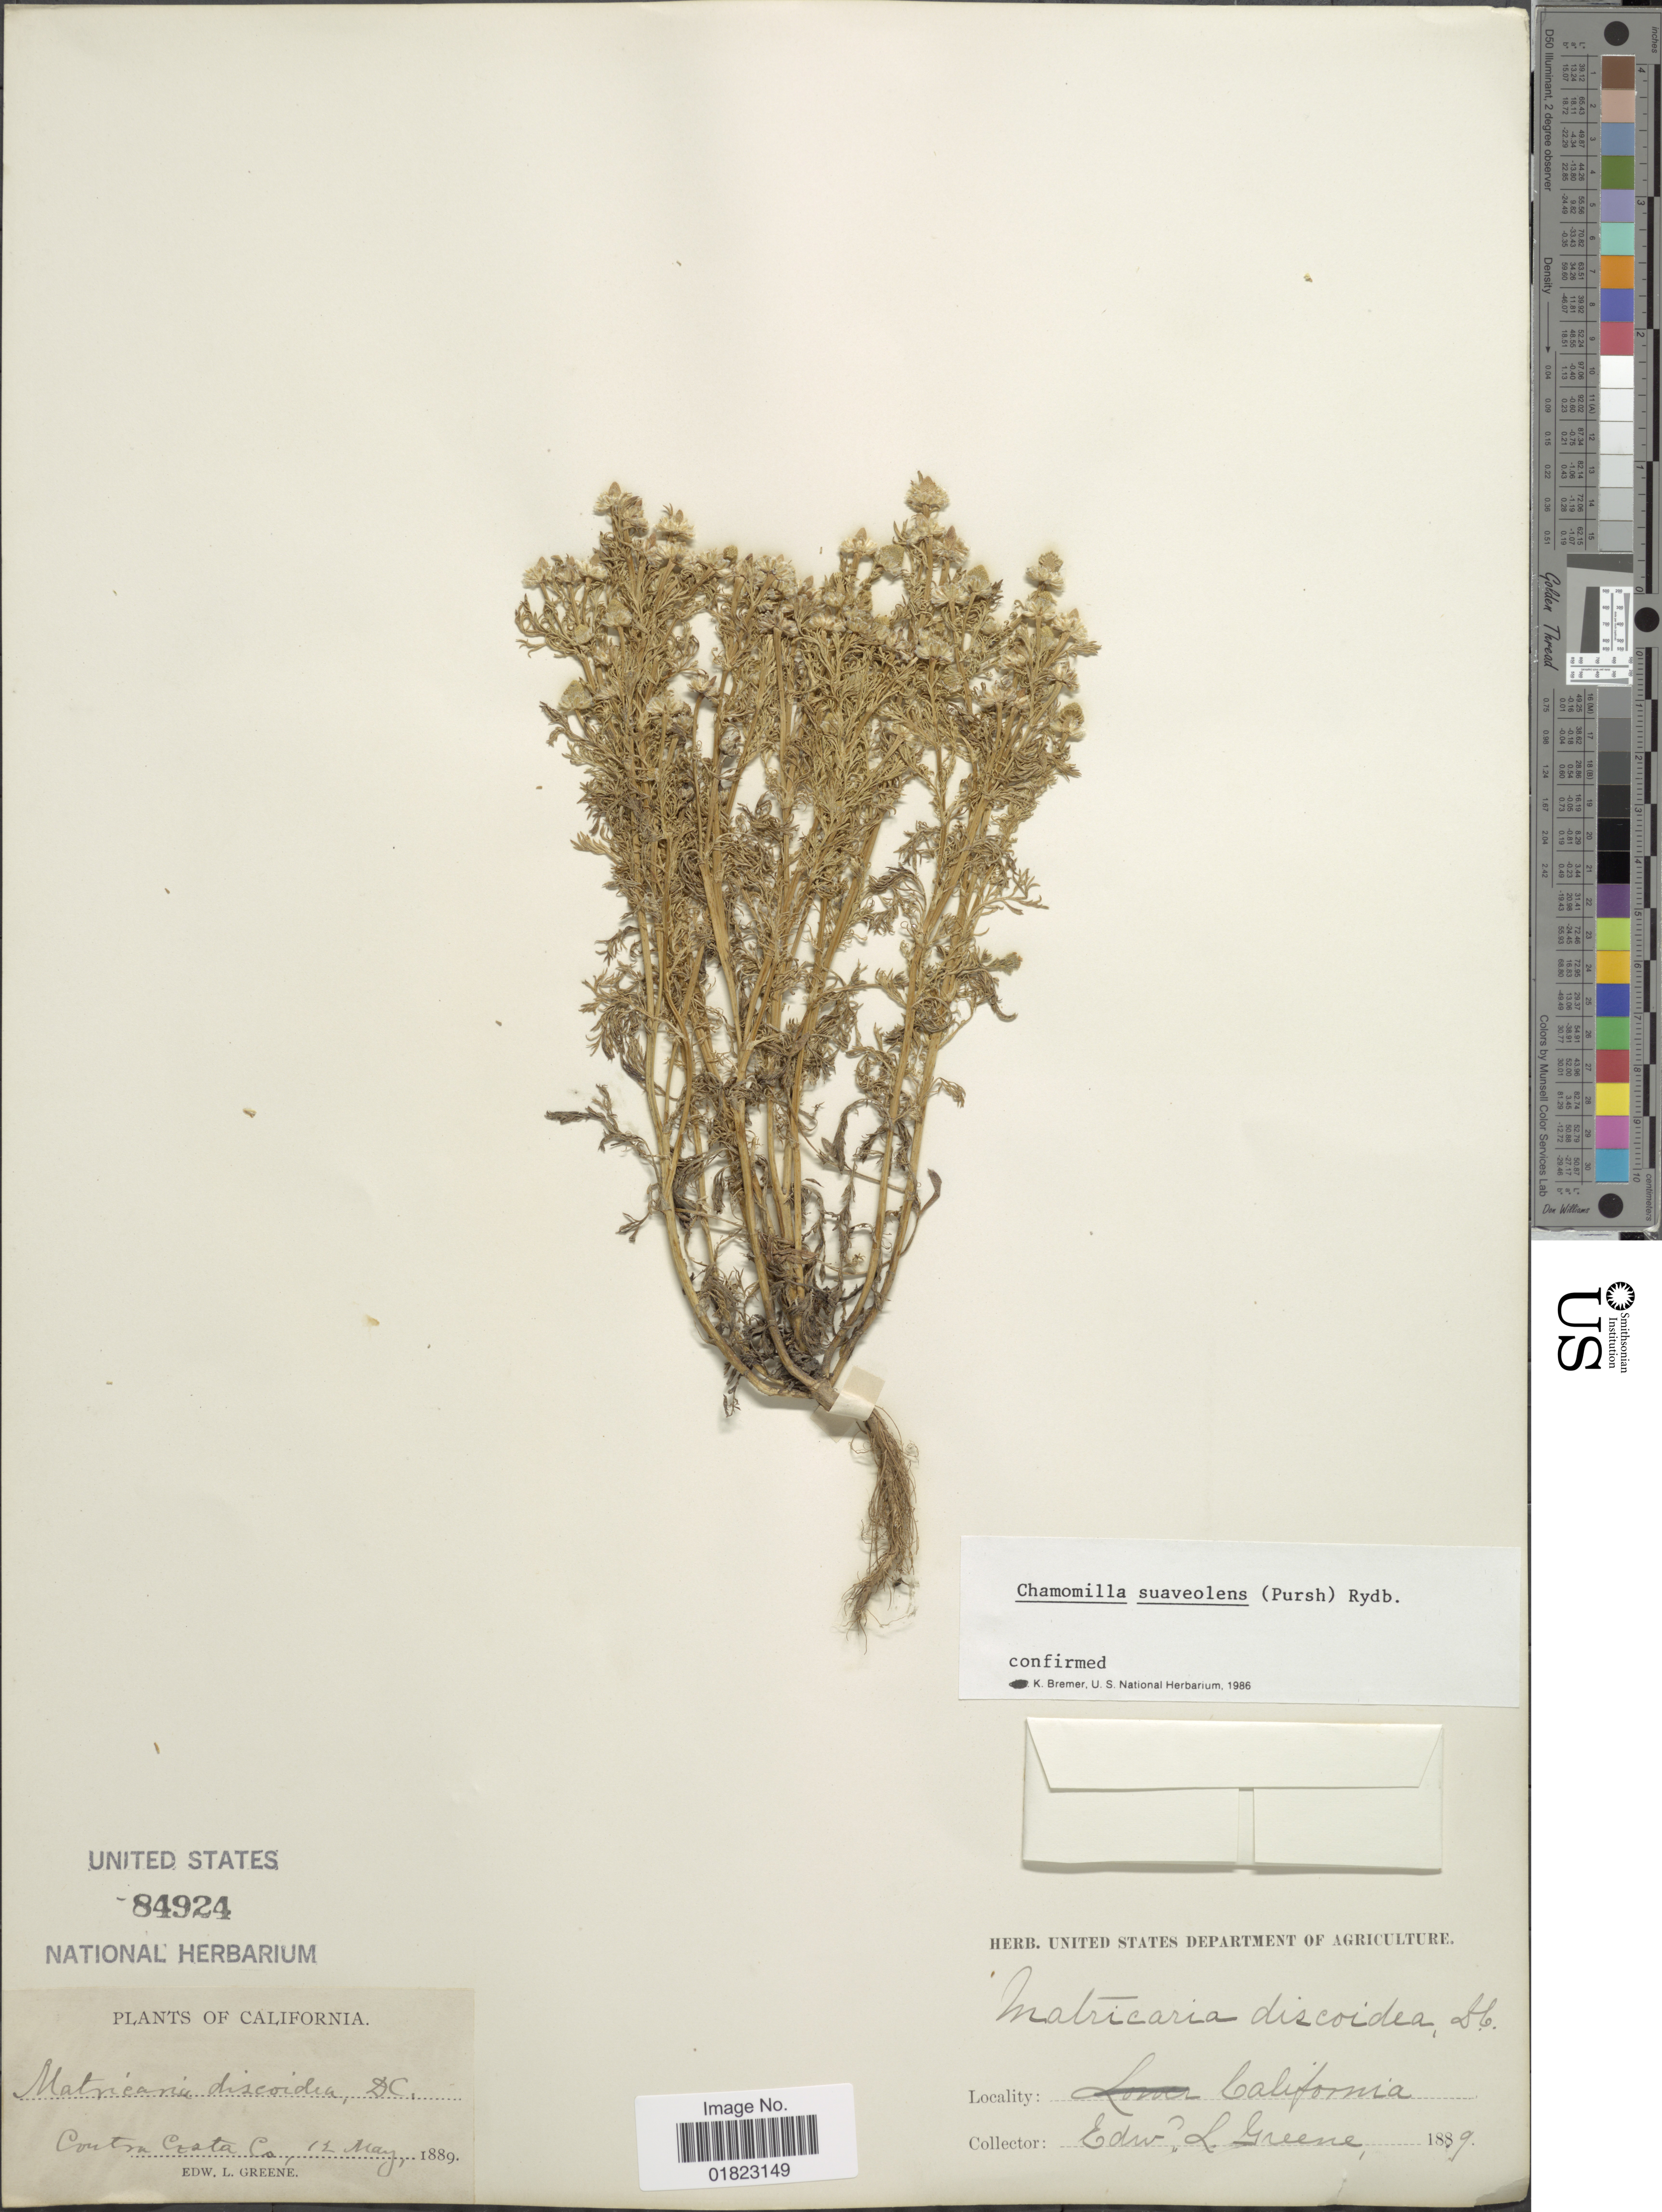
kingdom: Plantae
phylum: Tracheophyta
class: Magnoliopsida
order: Asterales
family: Asteraceae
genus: Matricaria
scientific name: Matricaria matricarioides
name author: (Less.) Porter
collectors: E. L. Greene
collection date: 1889-05-12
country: United States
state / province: California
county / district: Contra Costa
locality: Contra Costa Co.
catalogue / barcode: US 84924